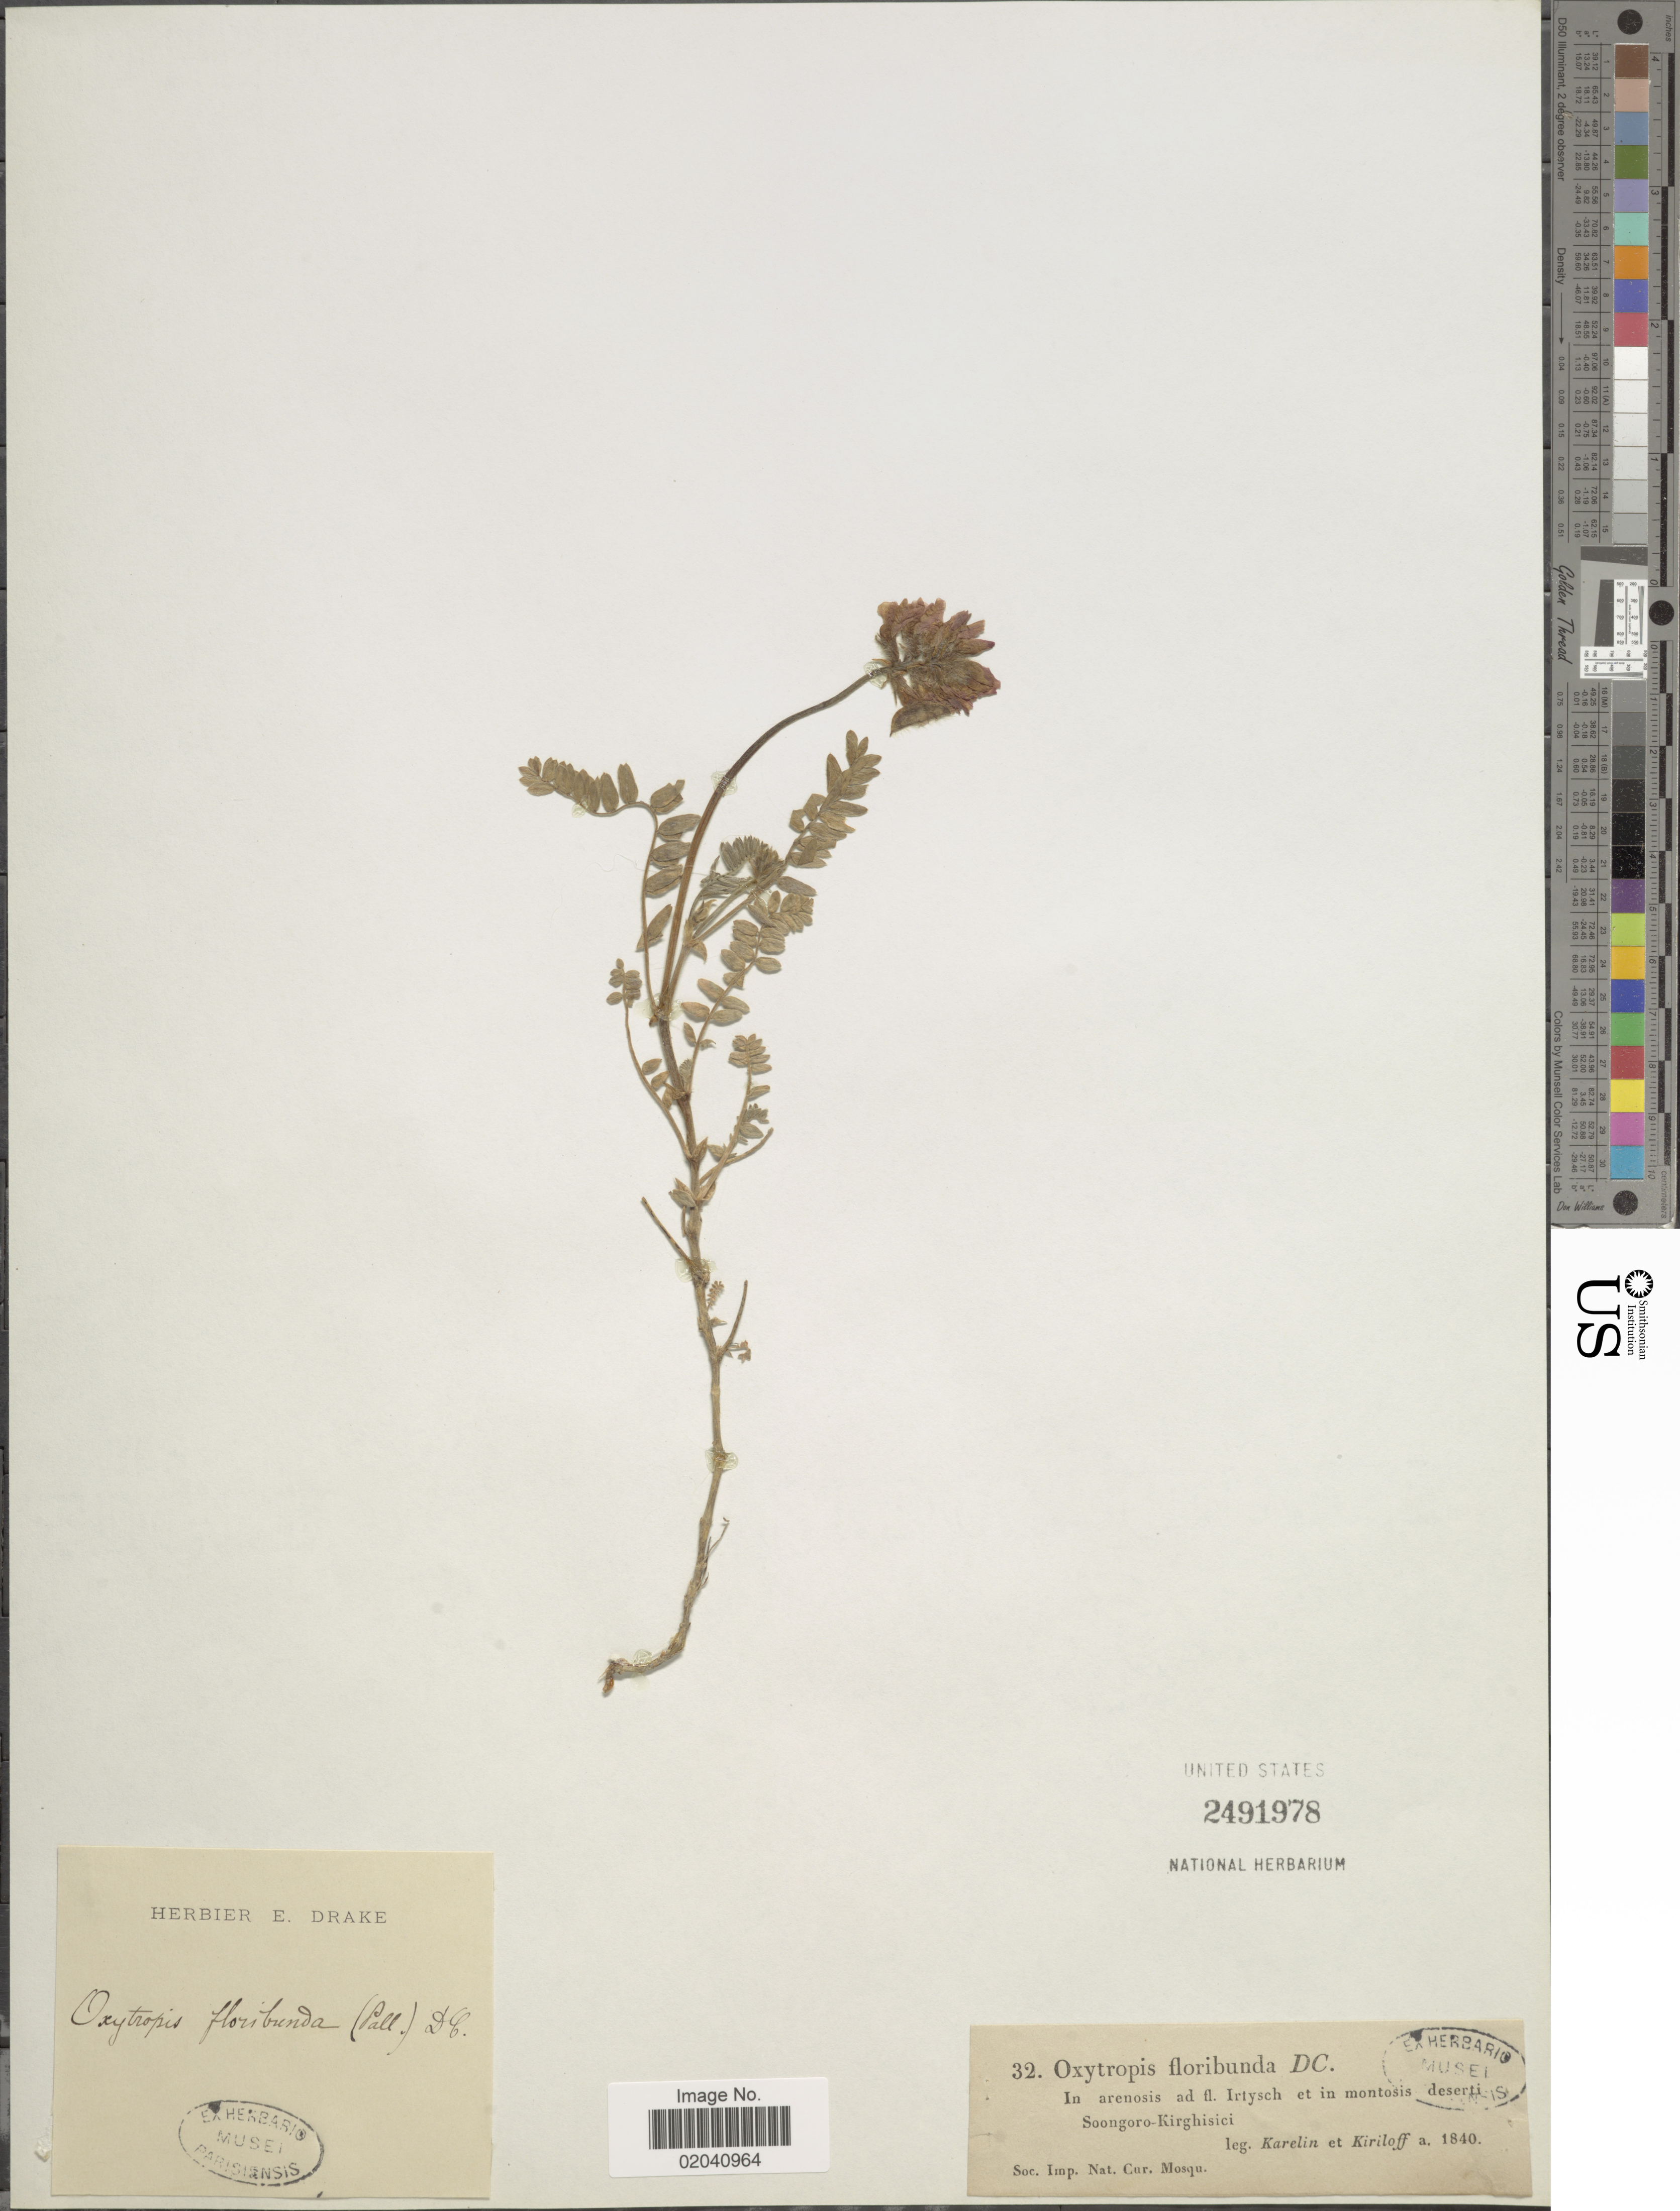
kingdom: Plantae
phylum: Tracheophyta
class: Magnoliopsida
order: Fabales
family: Fabaceae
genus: Oxytropis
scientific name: Oxytropis floribunda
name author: (Pall.) DC.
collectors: Karelin & Kiriloff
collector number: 32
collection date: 1840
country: Russian Federation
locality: In arenosis ad fl. Irtysch et in montosis deserto Soongoro-Kirghhisici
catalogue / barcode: US 2491978